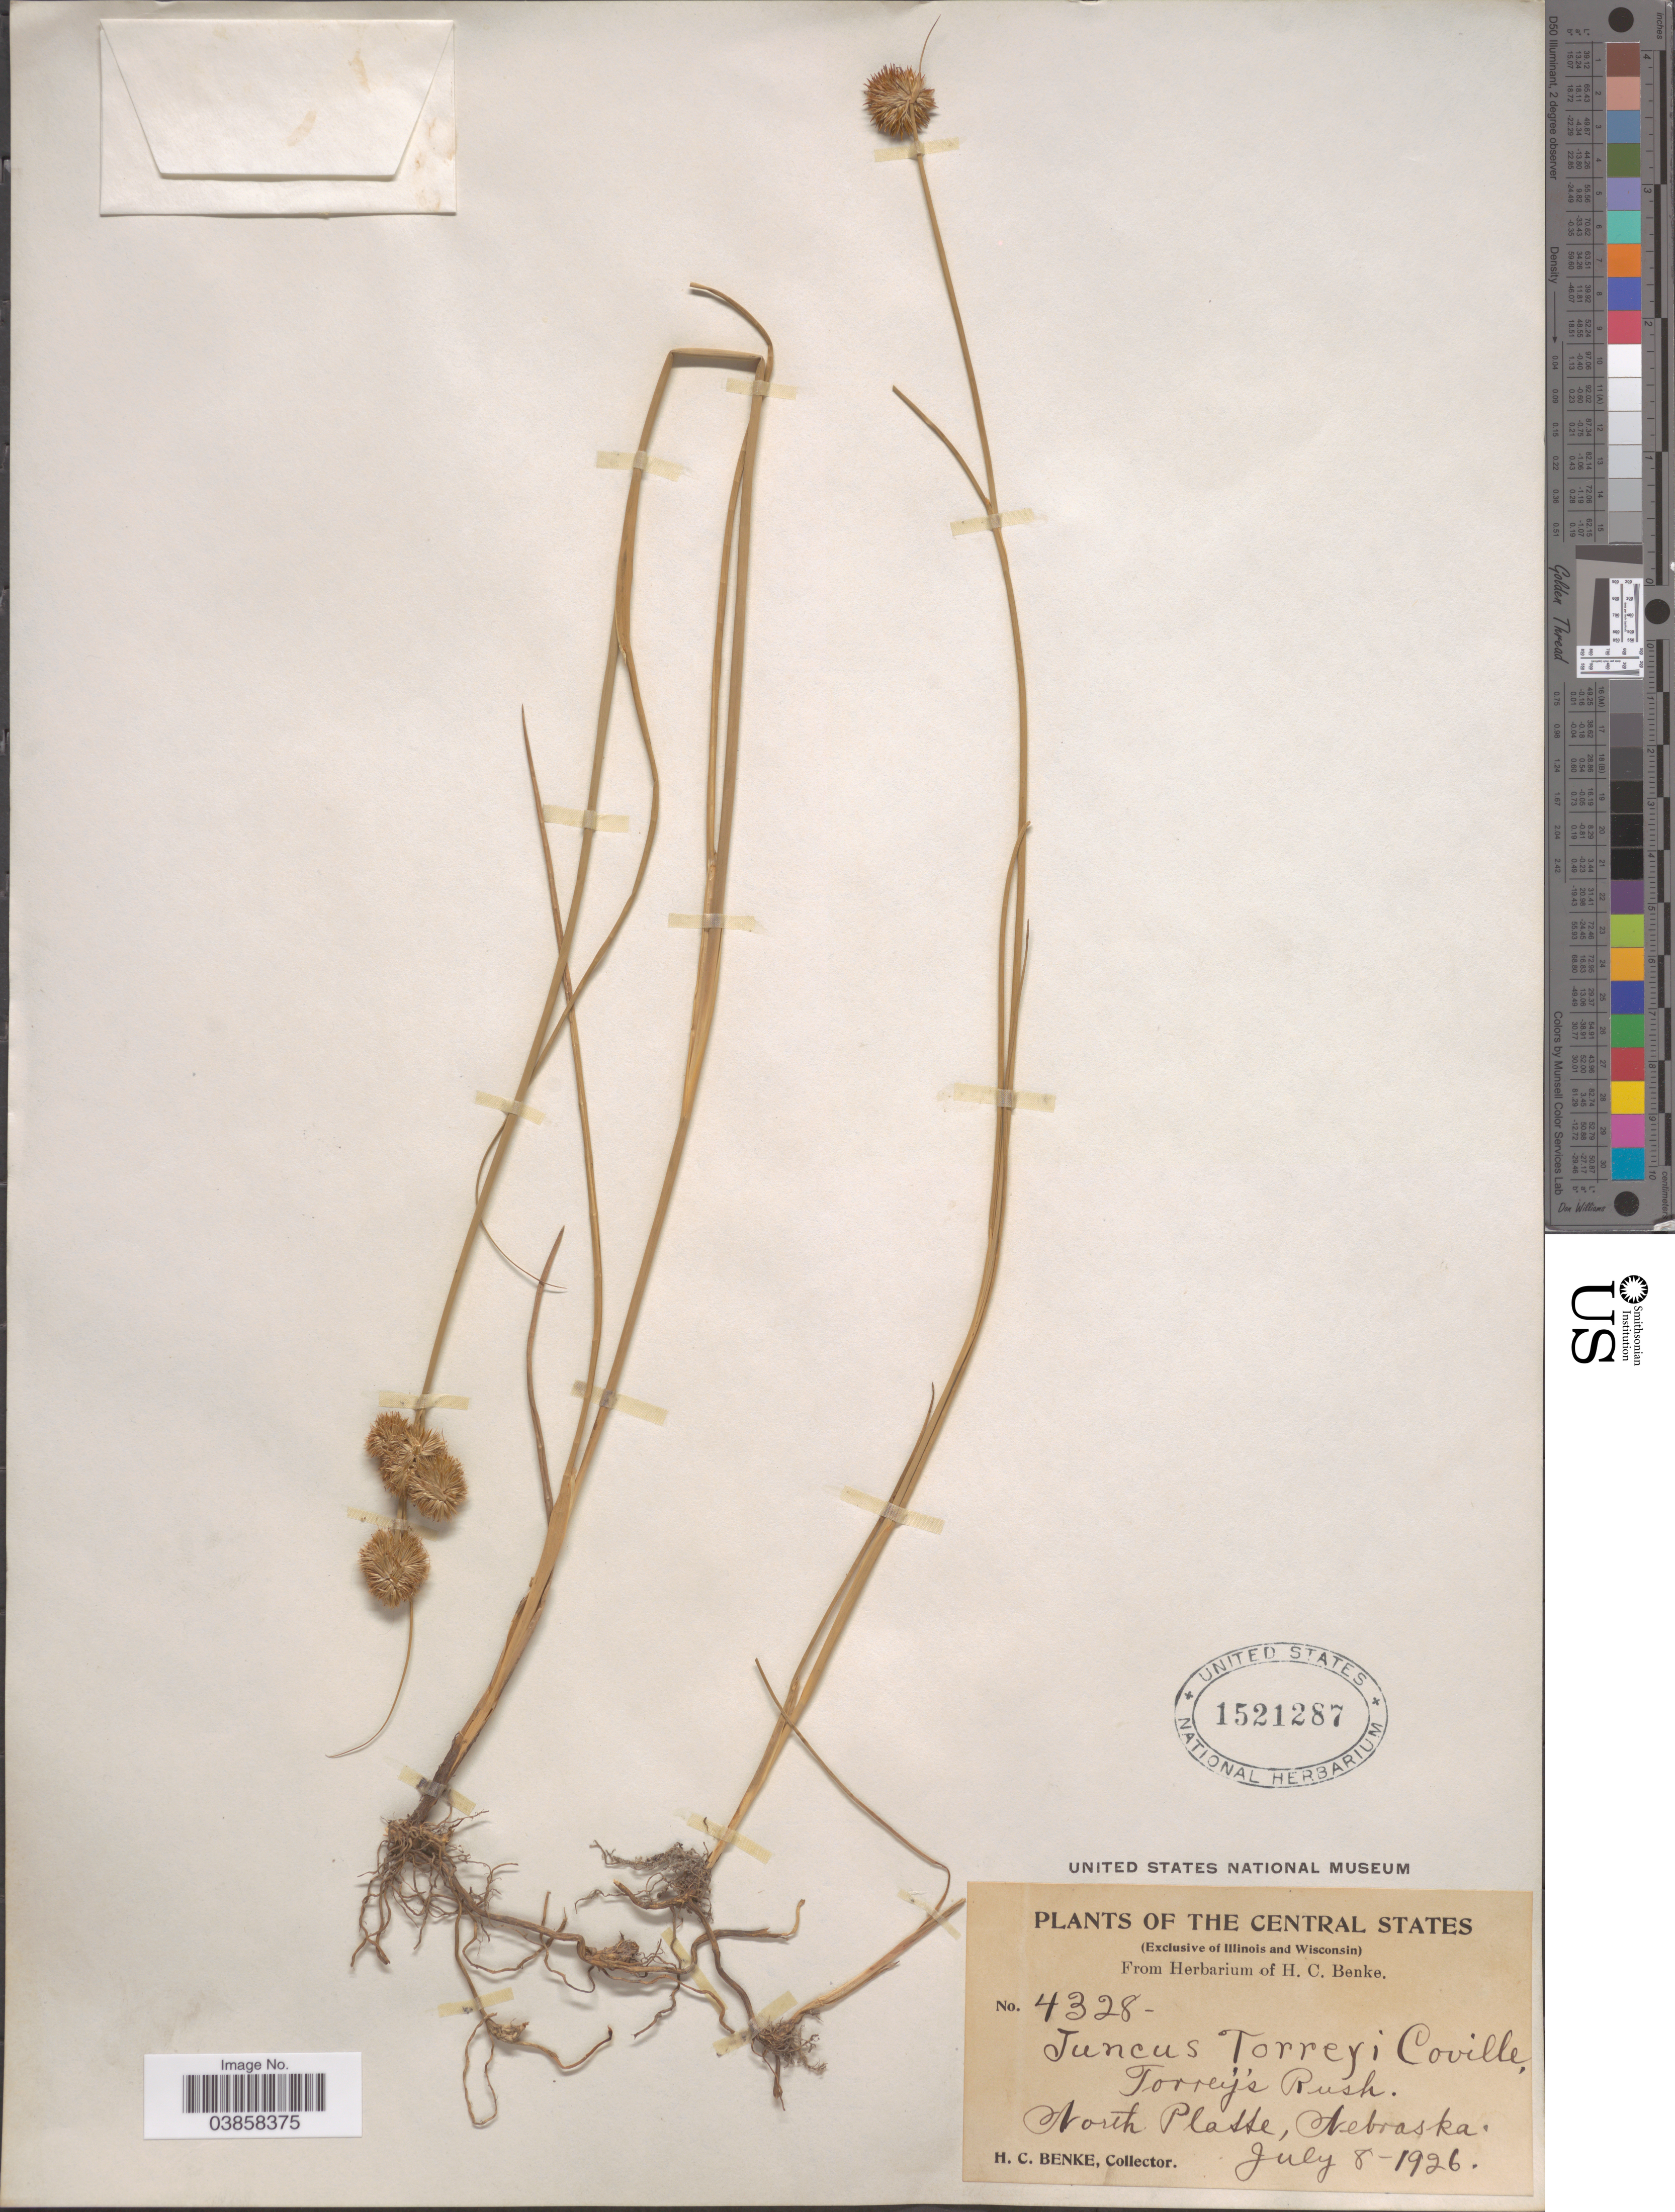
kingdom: Plantae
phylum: Tracheophyta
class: Liliopsida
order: Poales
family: Juncaceae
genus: Juncus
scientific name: Juncus torreyi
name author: Coville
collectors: H. Benke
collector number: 4328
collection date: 1926-07-08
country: United States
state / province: Nebraska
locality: Torrej's Rush. North Platte.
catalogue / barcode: US 1521287